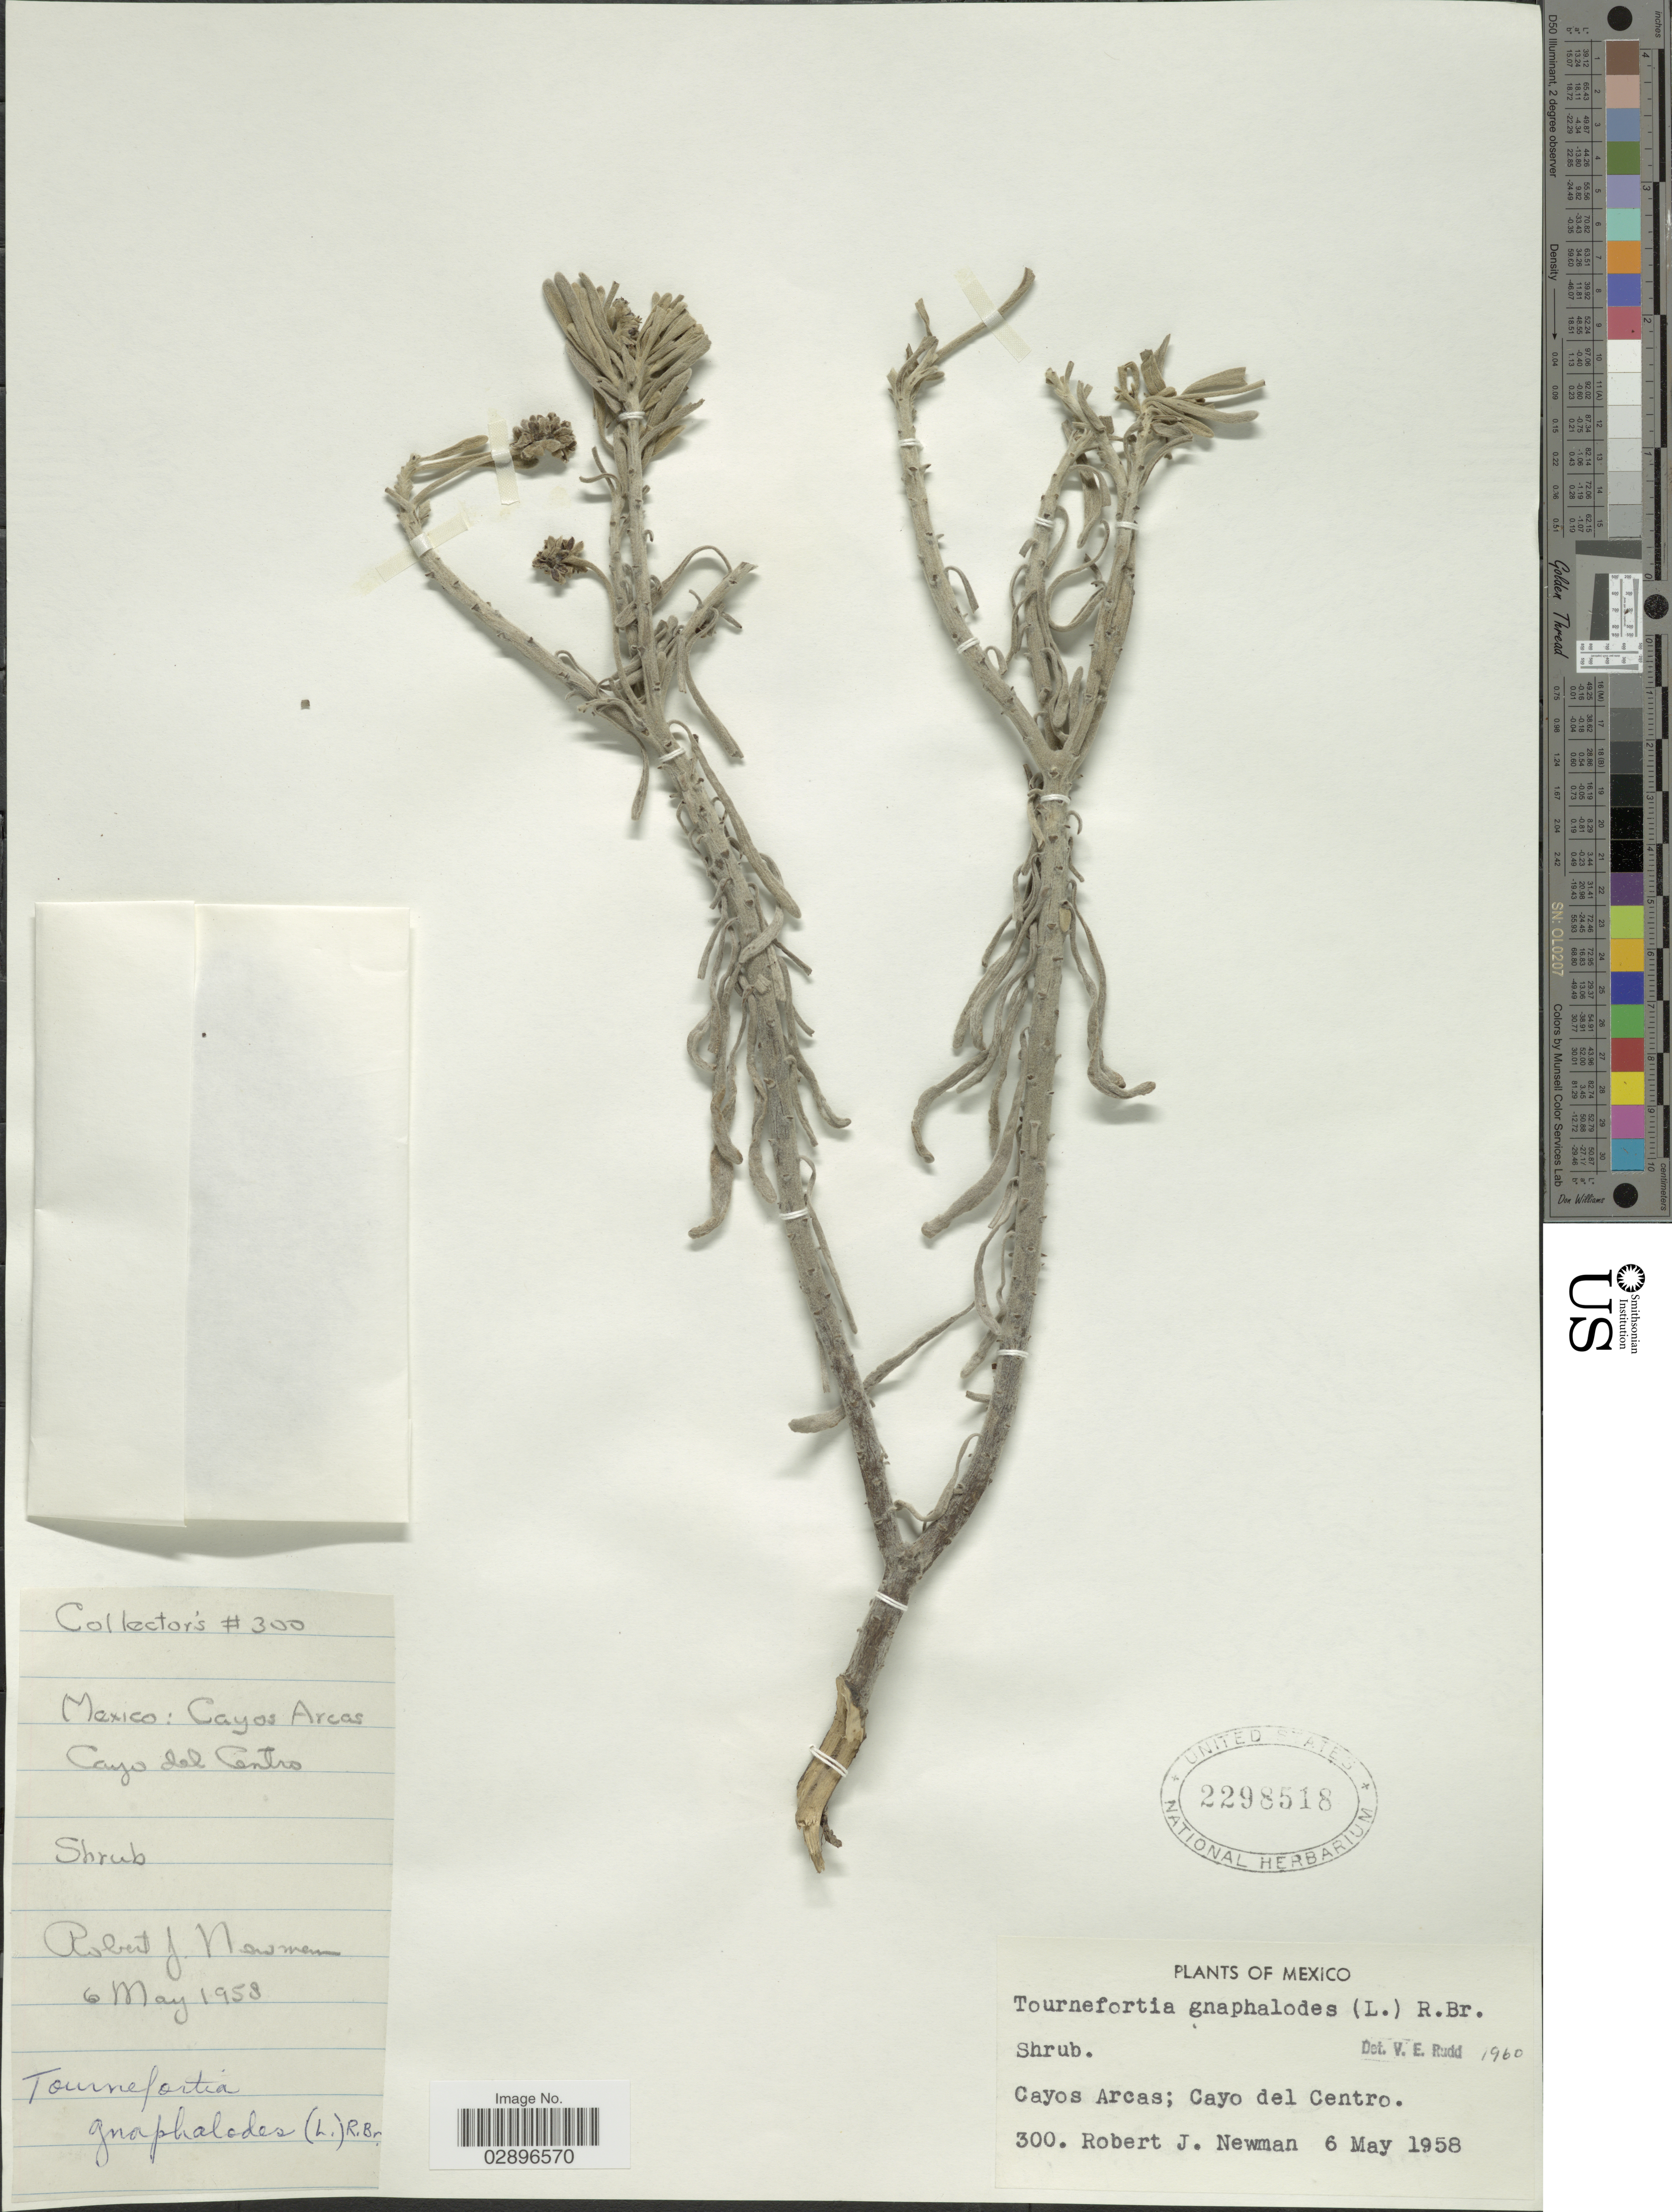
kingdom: Plantae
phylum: Tracheophyta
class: Magnoliopsida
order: Boraginales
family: Heliotropiaceae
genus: Tournefortia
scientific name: Tournefortia gnaphalodes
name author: (L.) R. Br. ex Roem. & Schult.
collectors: R. J. Newman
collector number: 300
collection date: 1958-05-06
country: Mexico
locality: Cayos Arcas; Cayo del Centro.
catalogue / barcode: US 2298518